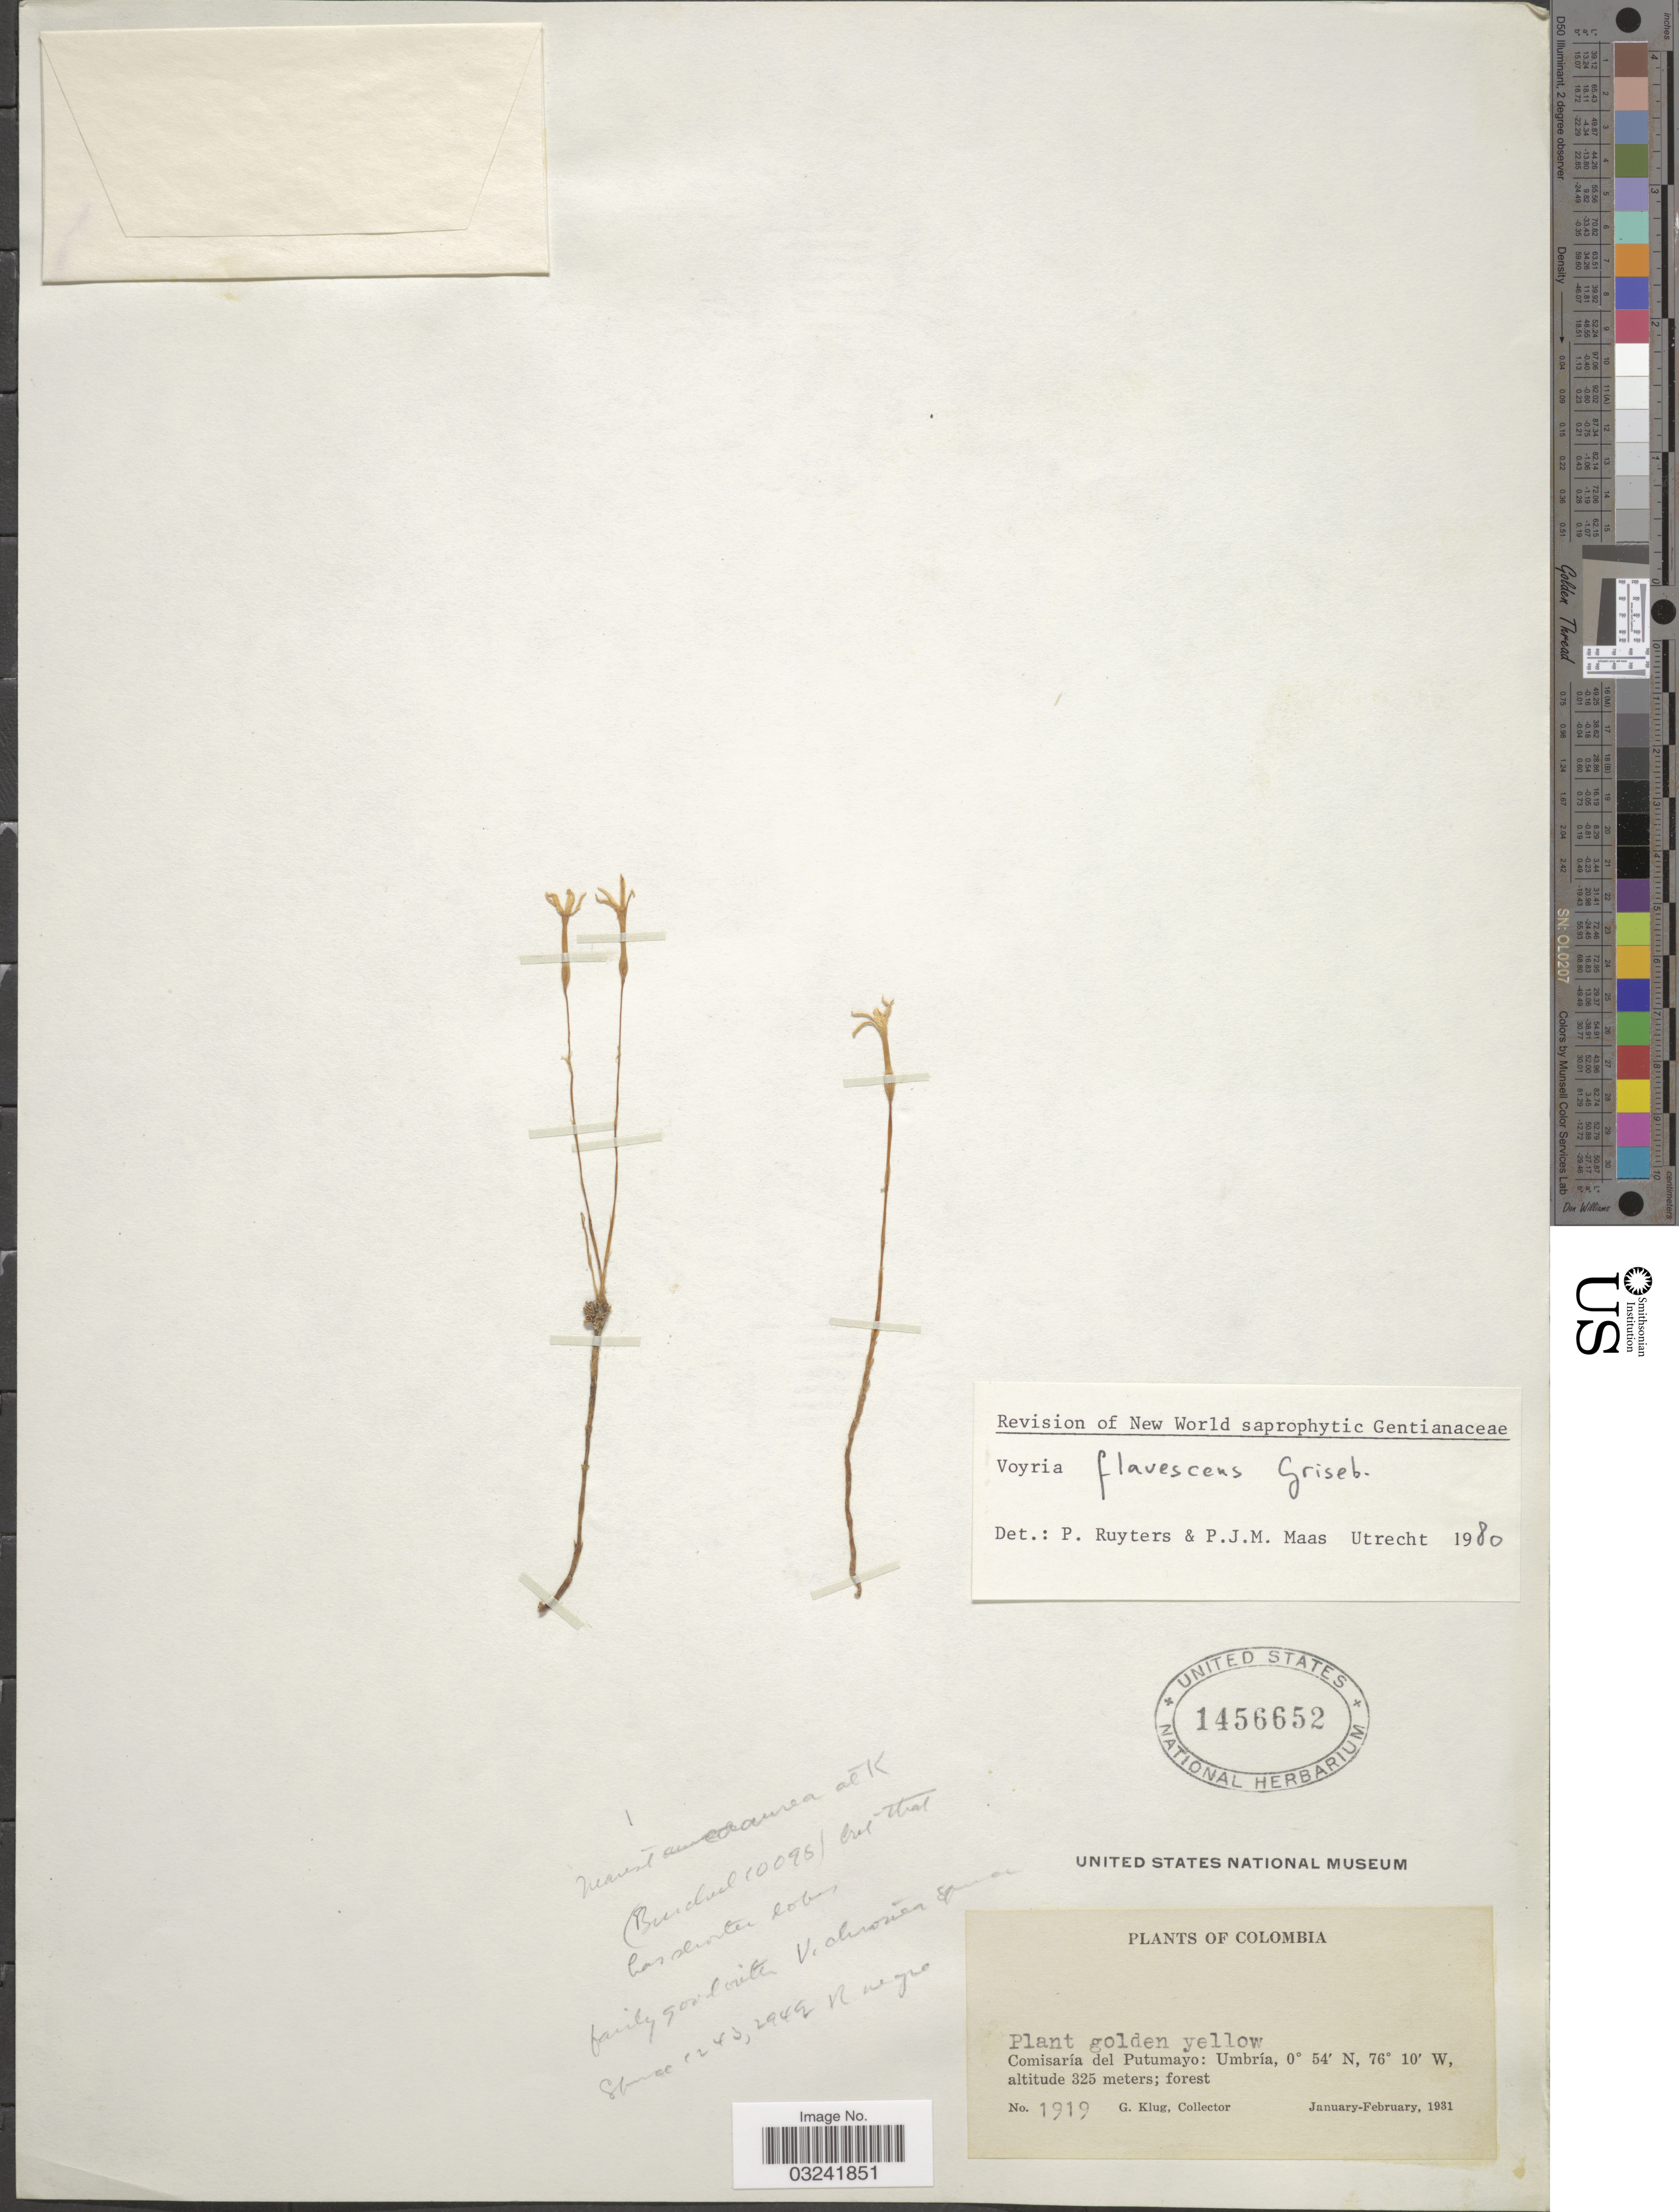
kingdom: Plantae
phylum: Tracheophyta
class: Magnoliopsida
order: Gentianales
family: Gentianaceae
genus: Voyria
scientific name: Voyria flavescens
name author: Griseb.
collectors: G. Klug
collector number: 1919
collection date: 1931-01/1931-02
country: Colombia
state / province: Putumayo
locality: Comisaría del Putumayo: Umbría.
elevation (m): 325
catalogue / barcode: US 1456652